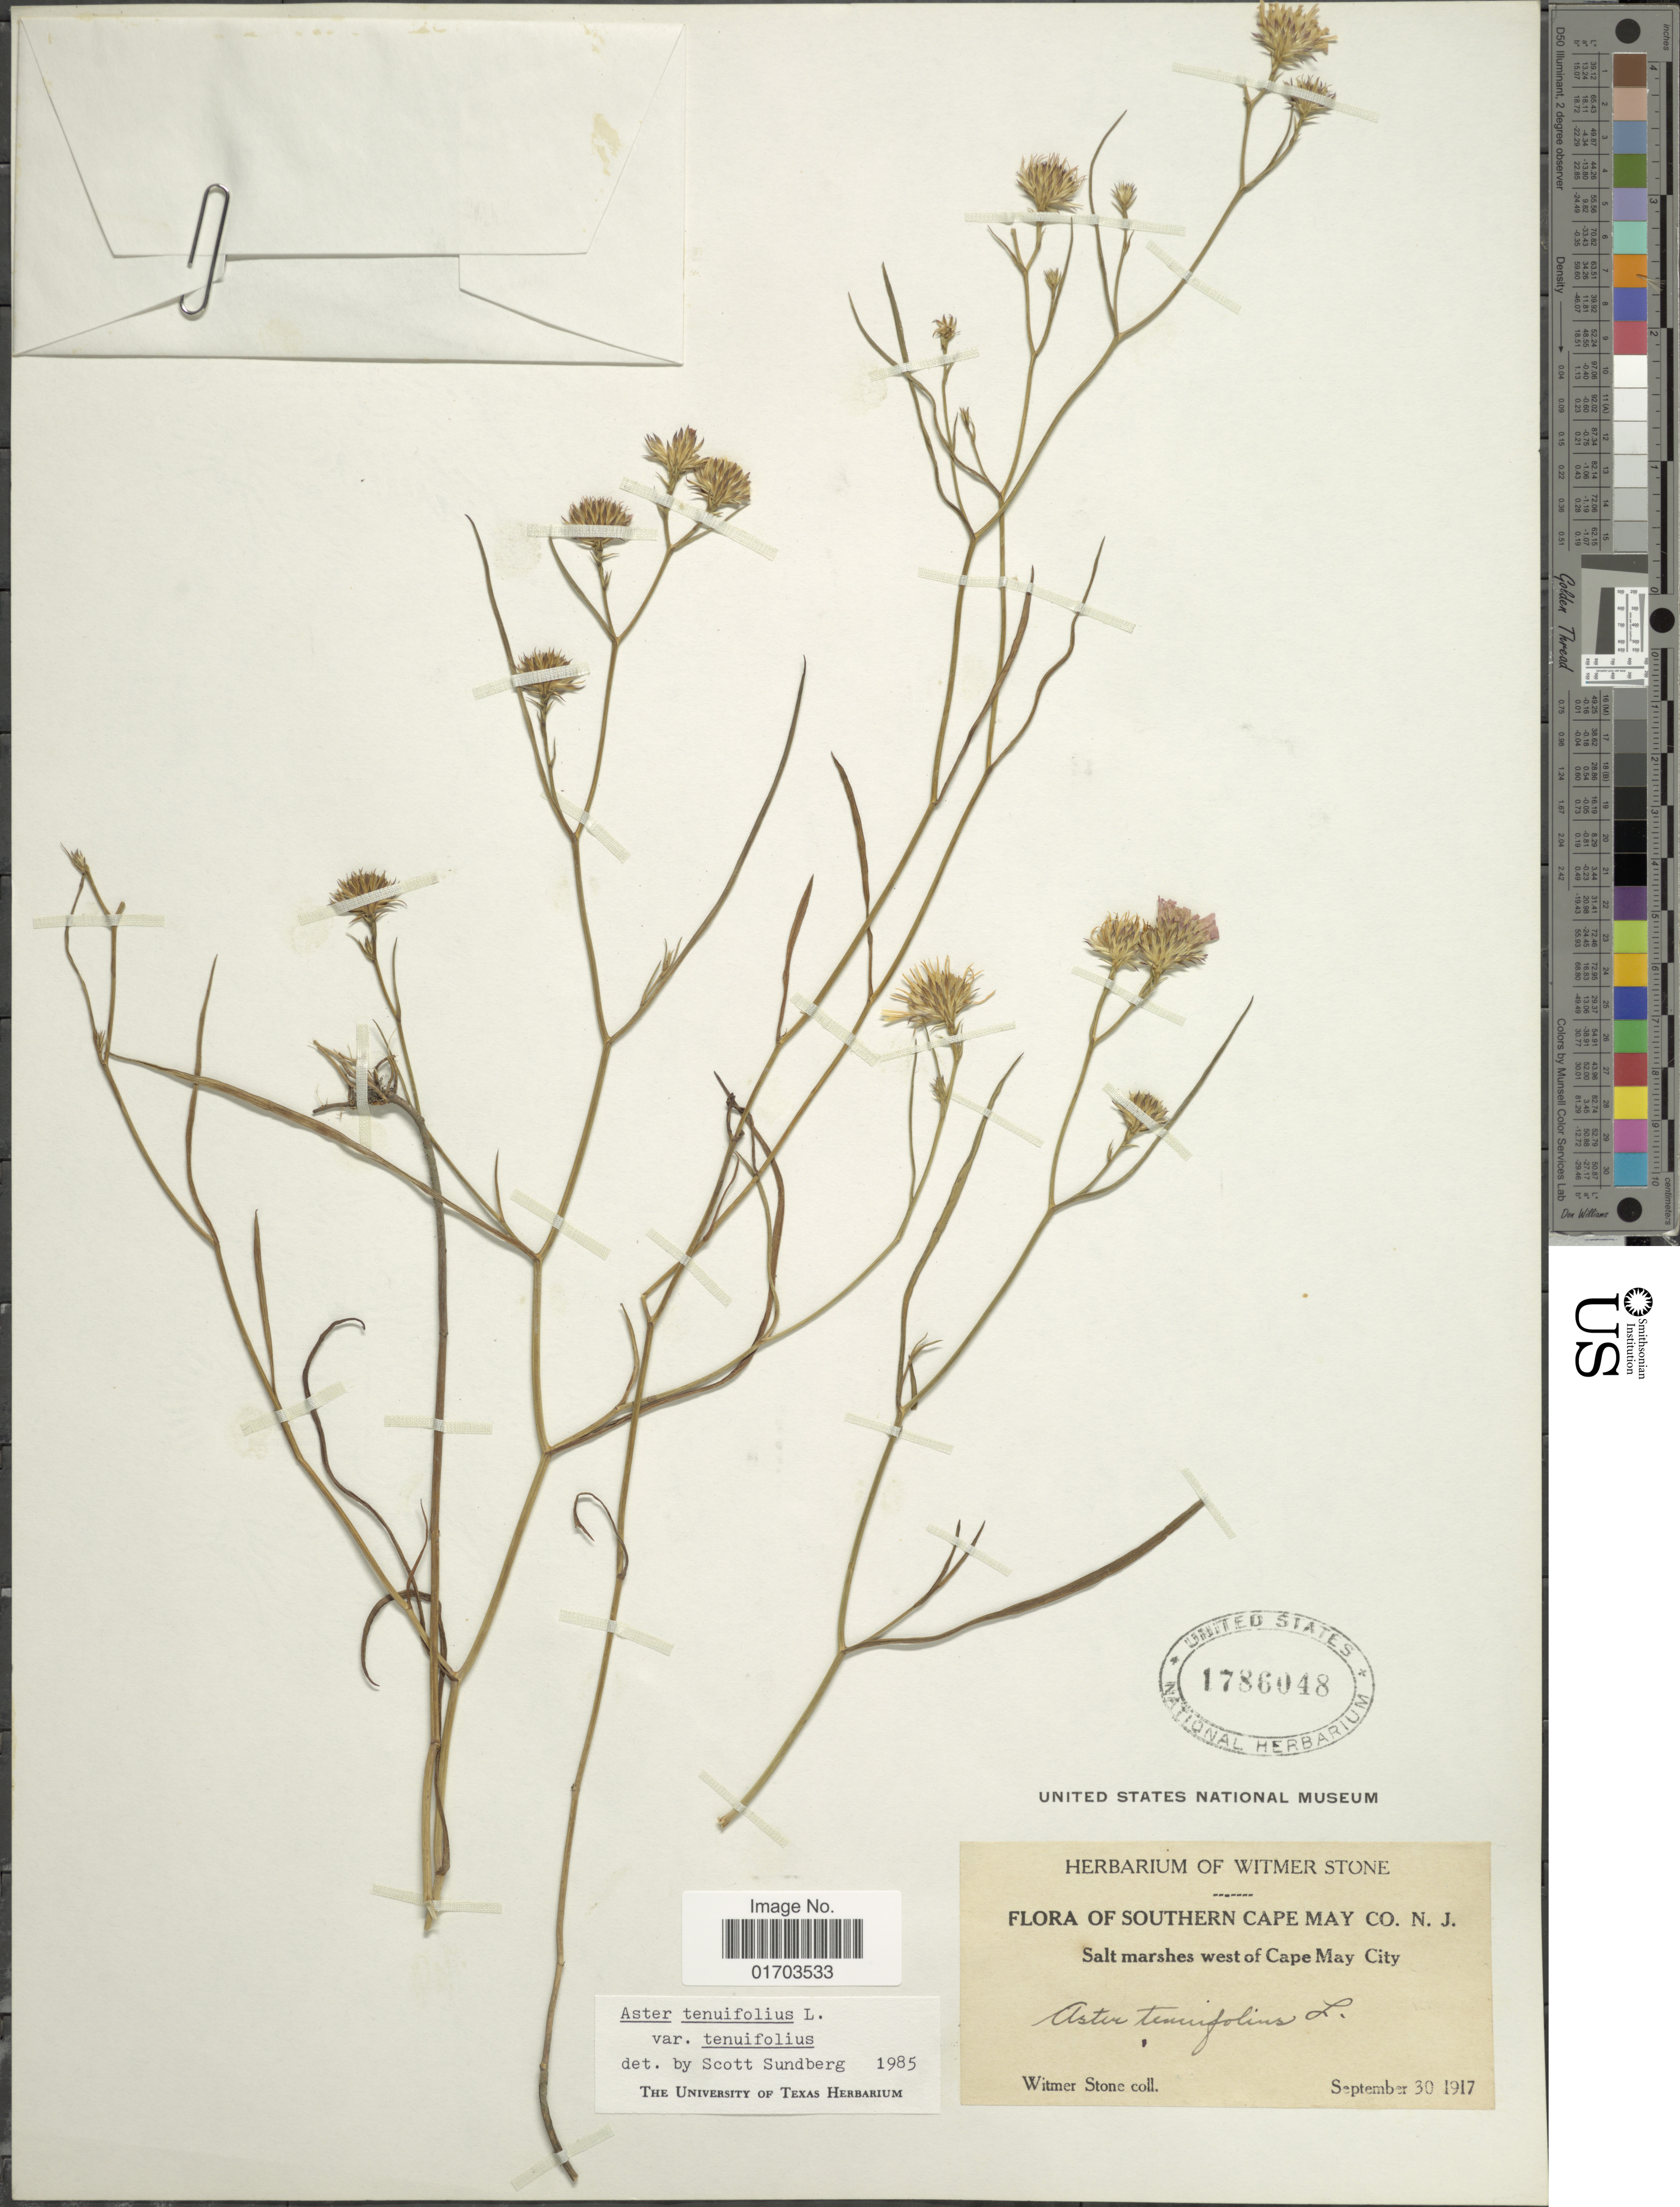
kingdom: Plantae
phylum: Tracheophyta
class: Magnoliopsida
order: Asterales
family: Asteraceae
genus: Symphyotrichum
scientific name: Symphyotrichum tenuifolium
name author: (L.) G.L. Nesom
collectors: W. Stone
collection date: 1917-09-30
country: United States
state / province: New Jersey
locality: Southern Cape May Co., salt marshes of Cape May City.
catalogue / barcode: US 1786048